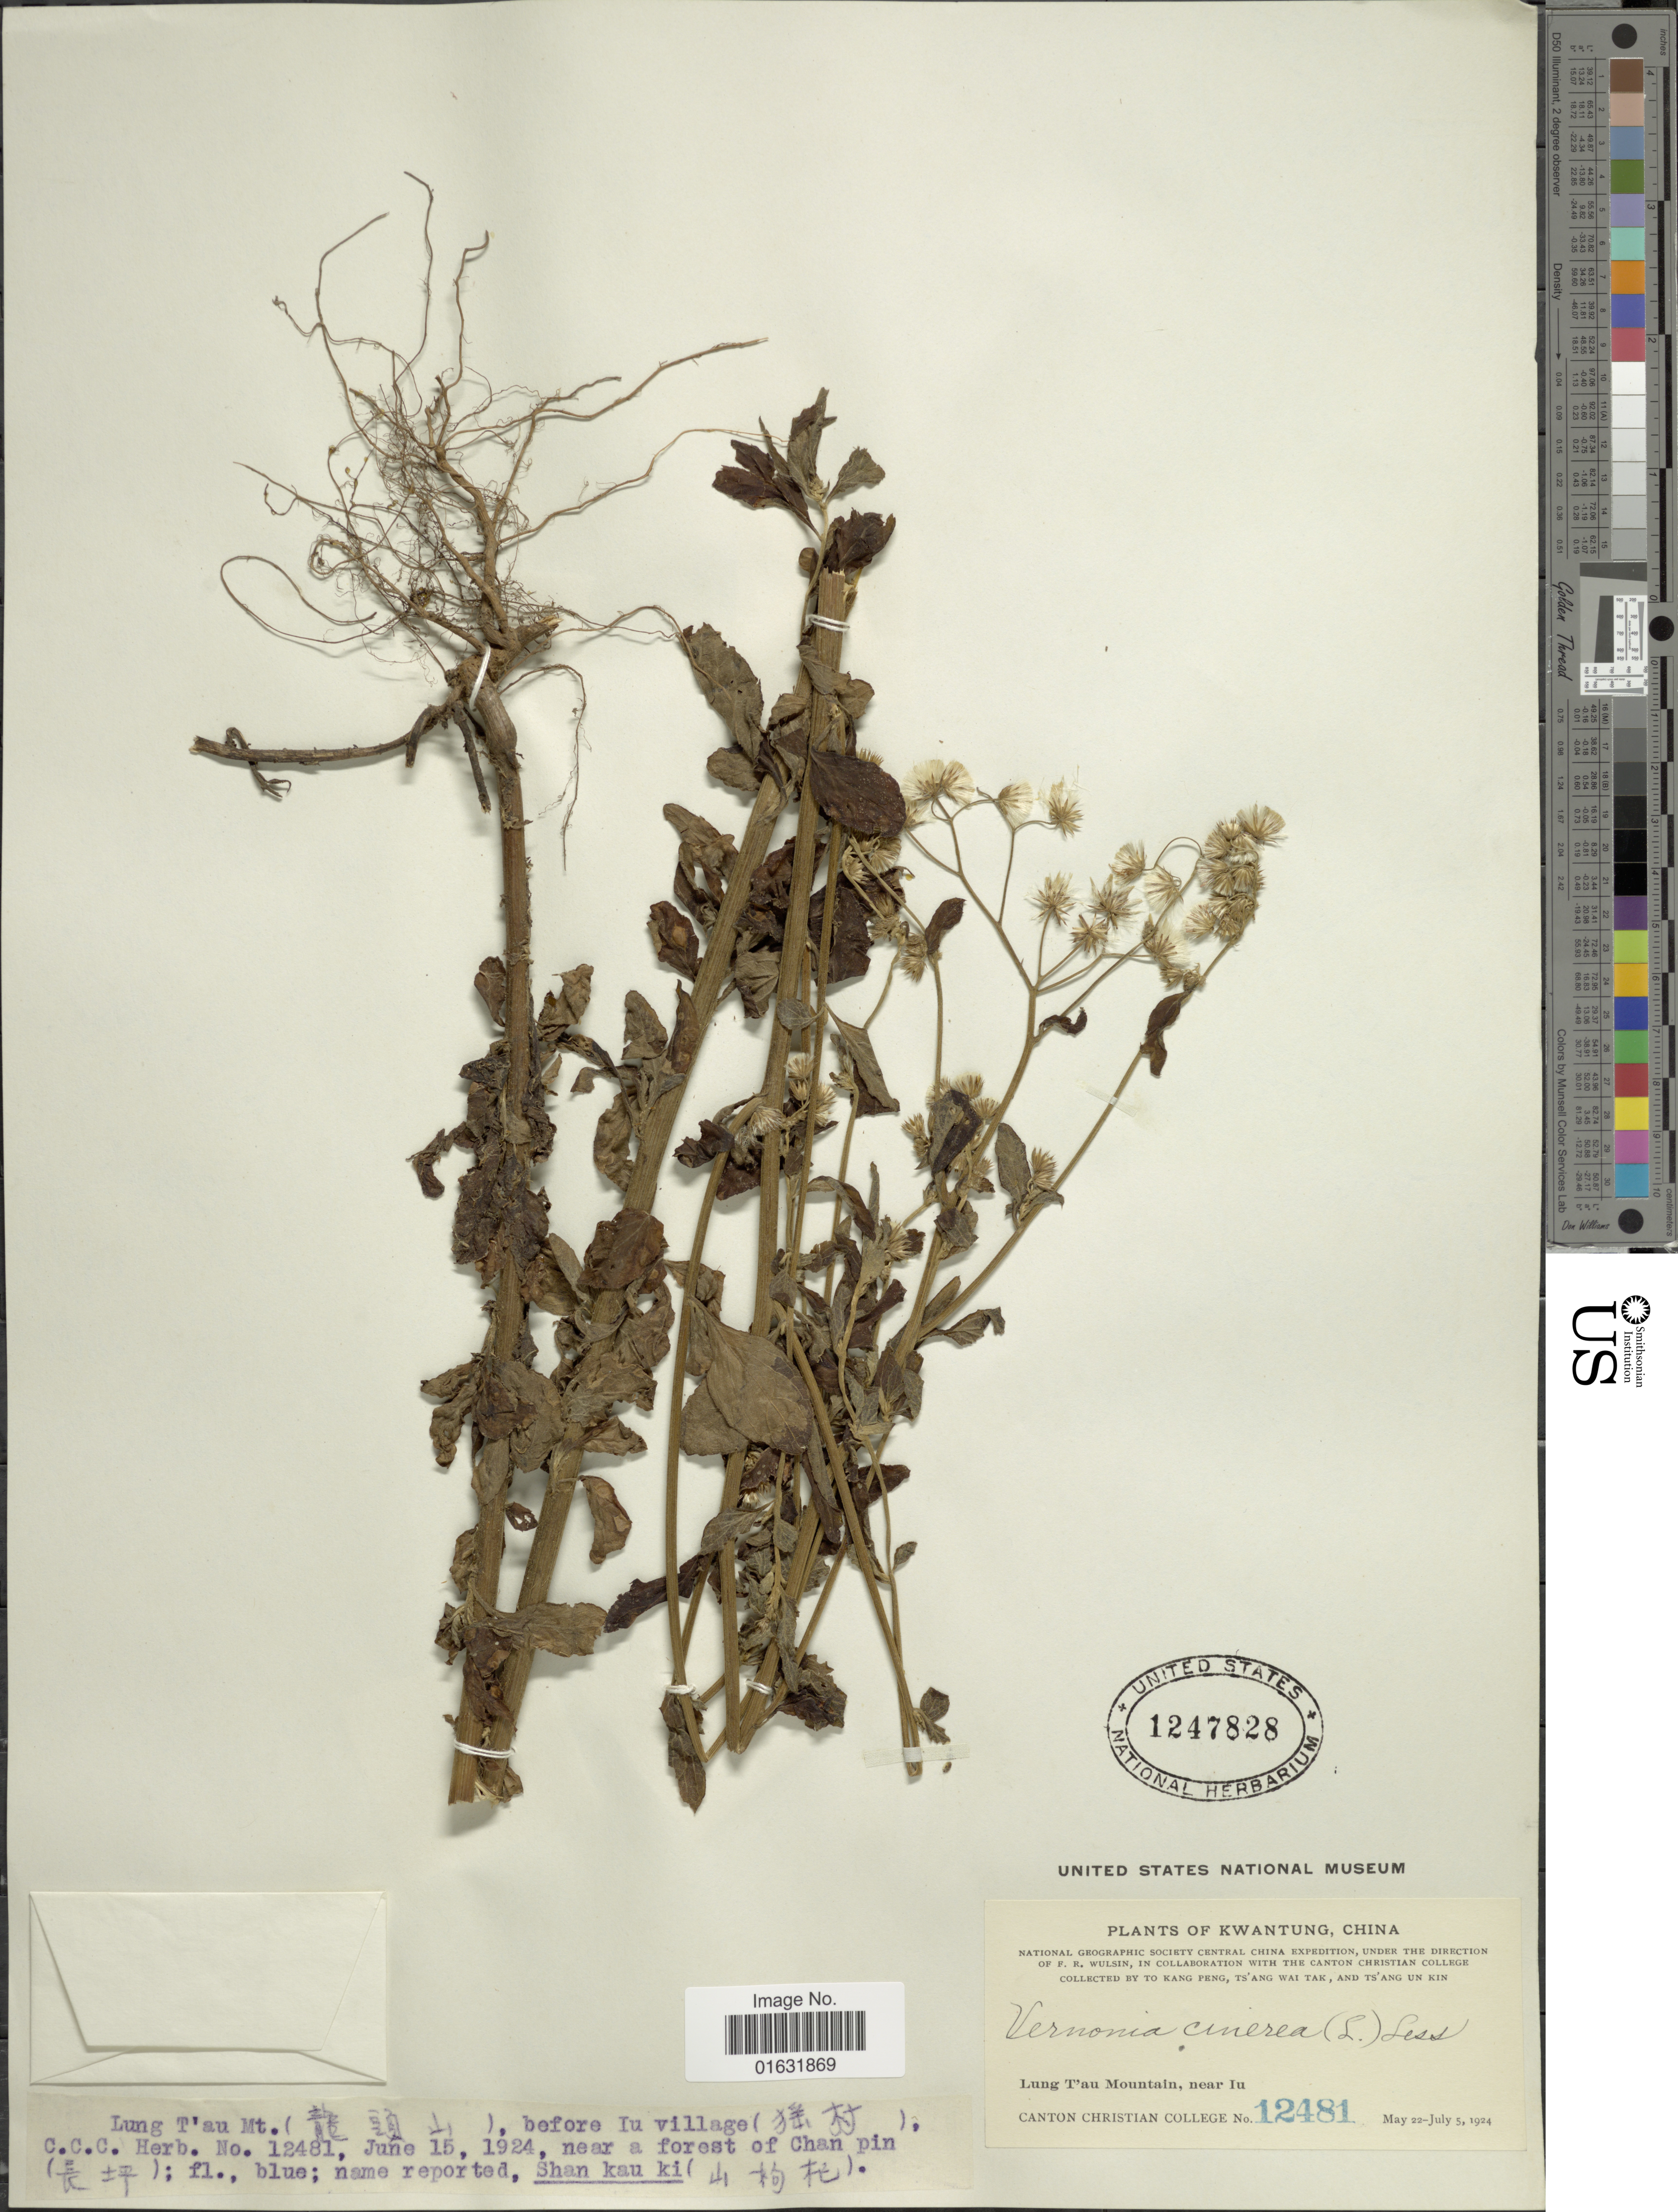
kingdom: Plantae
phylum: Tracheophyta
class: Magnoliopsida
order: Asterales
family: Asteraceae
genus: Cyanthillium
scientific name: Cyanthillium cinereum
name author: (L.) H. Rob.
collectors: T. K. Peng, T. Tak, T. Kin & Canton Christian College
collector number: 12481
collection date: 1924-05-22/1924-07-05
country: China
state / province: Guangdong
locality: Kwangtung, Lung T'au Mountain, near Iu, before Iu, near a forest of Chan Pin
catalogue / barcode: US 1247828